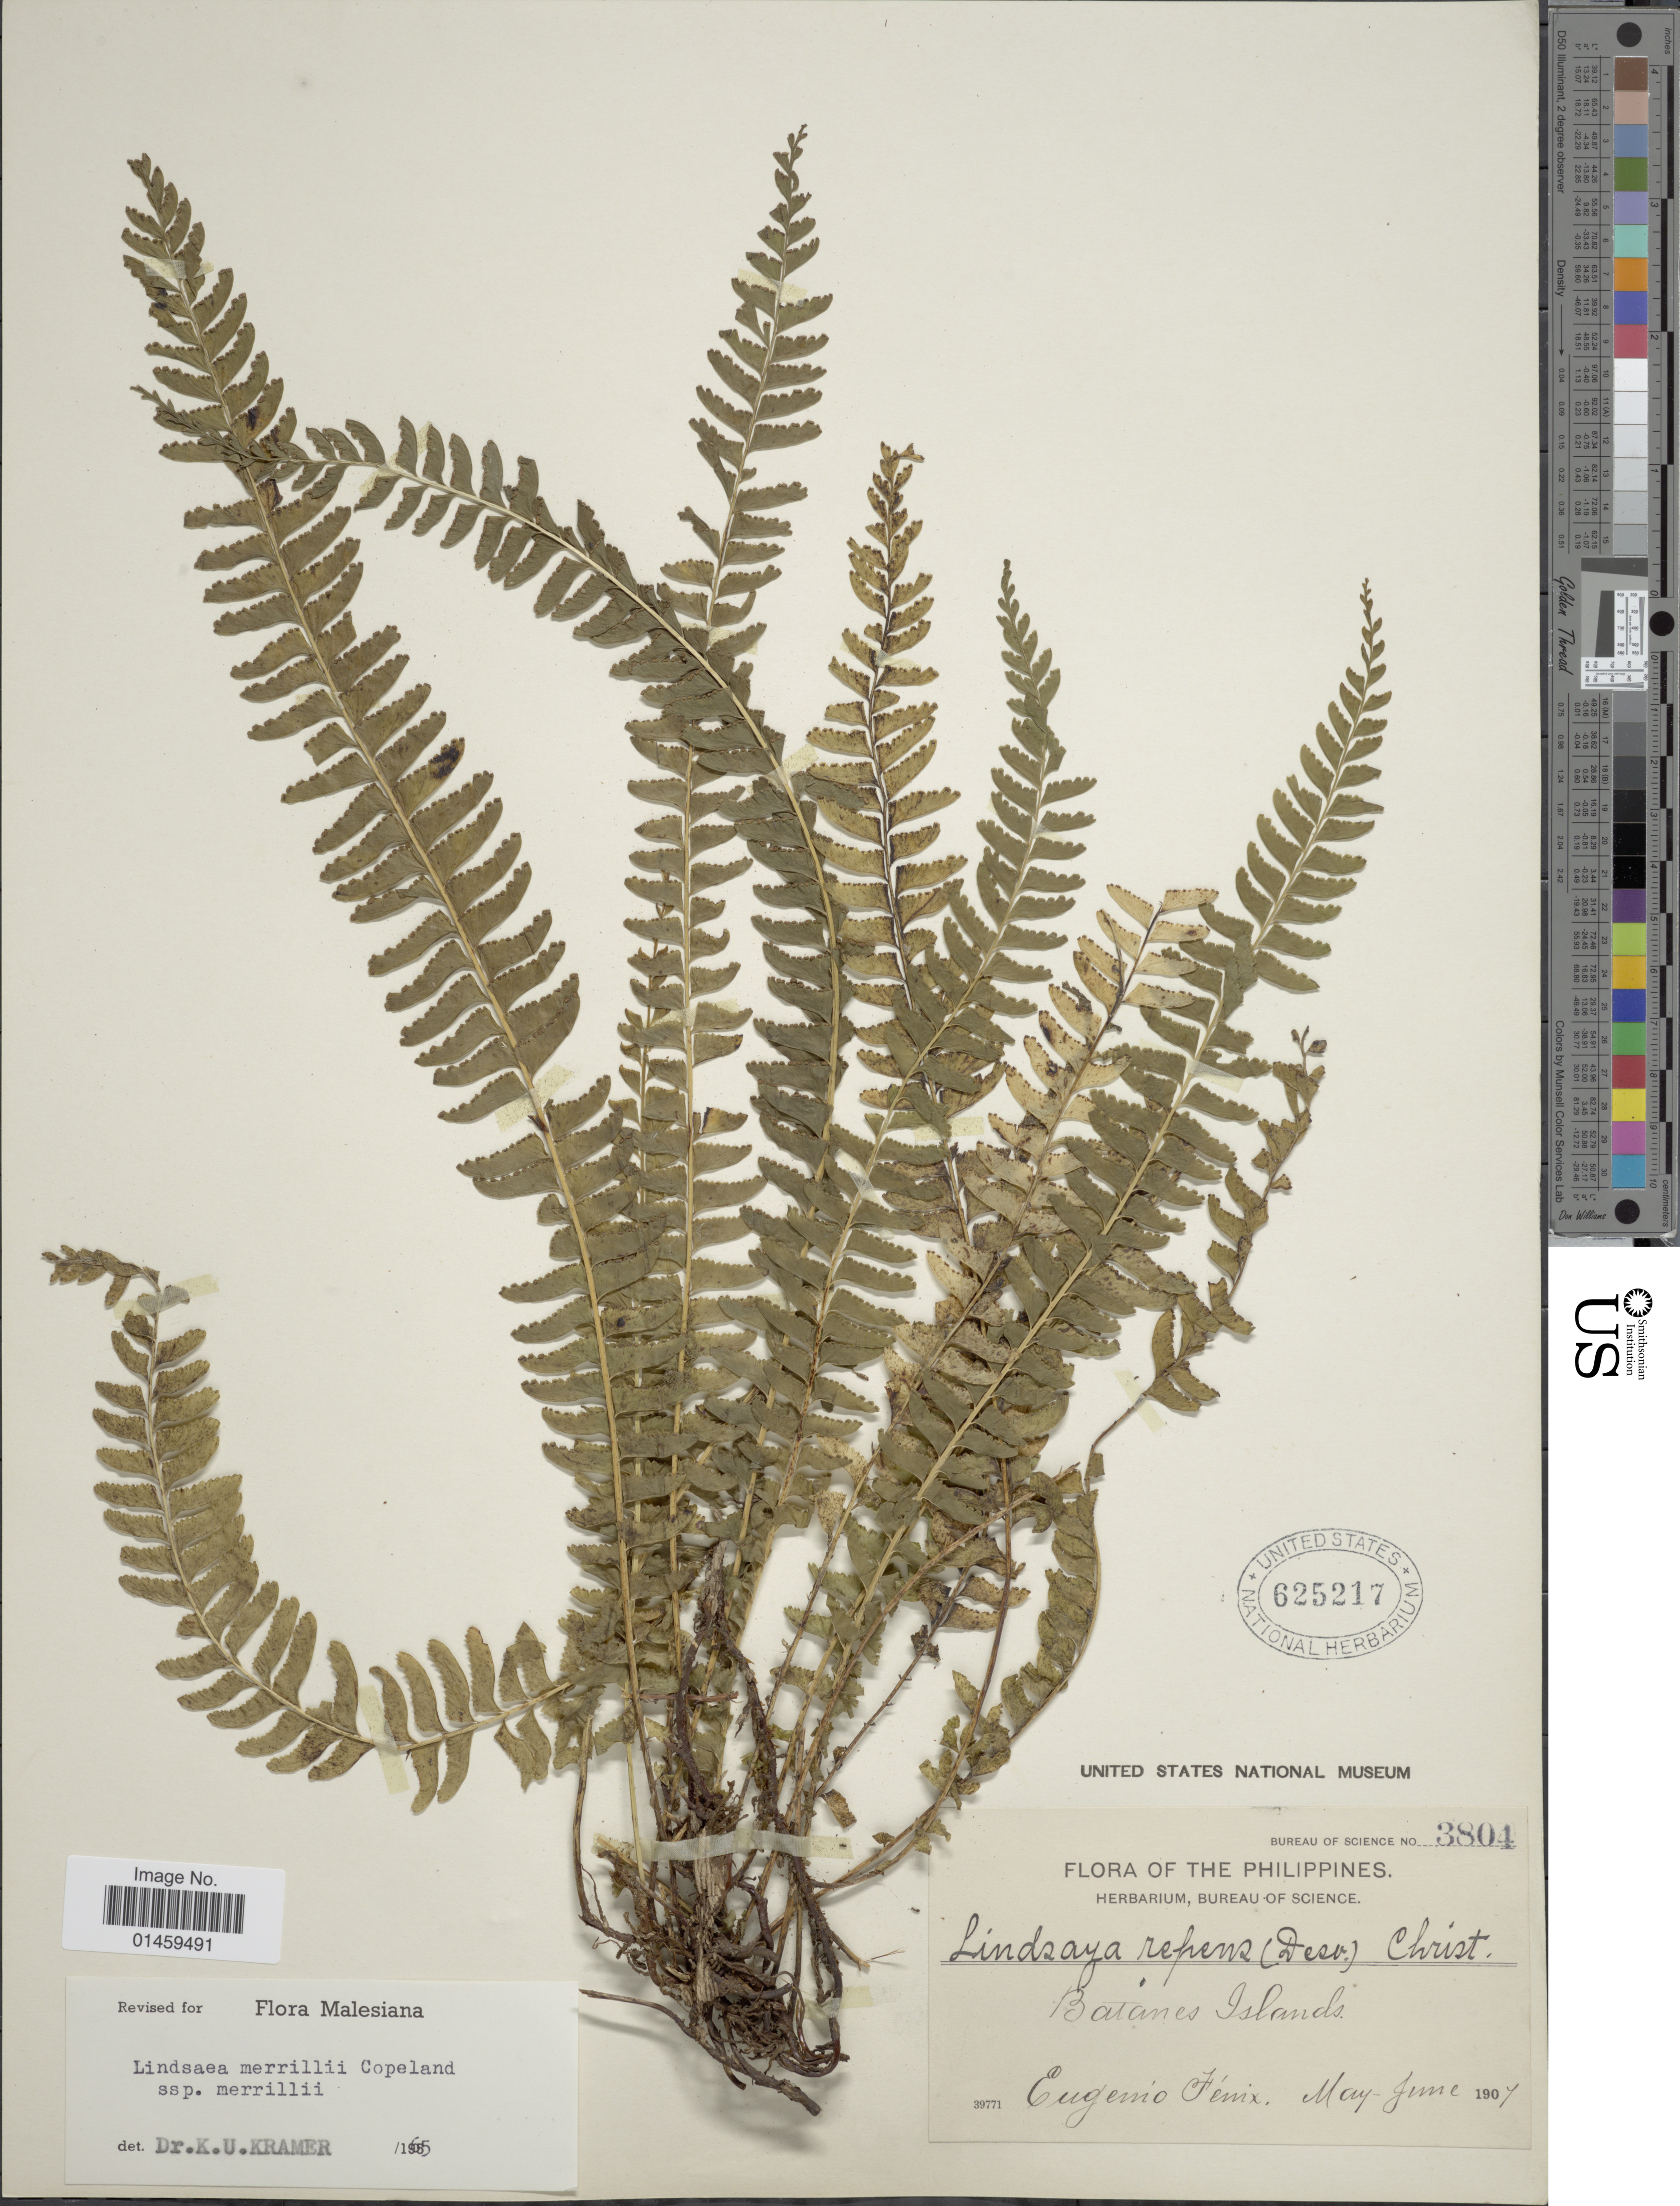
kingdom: Plantae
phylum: Tracheophyta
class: Polypodiopsida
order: Polypodiales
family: Lindsaeaceae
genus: Lindsaea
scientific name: Lindsaea merrillii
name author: Copel. in Perkins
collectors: E. Fenix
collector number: Bureau of Science 3804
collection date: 1907-05/1907-06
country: Philippines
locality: Batanes Islands.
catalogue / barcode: US 625217